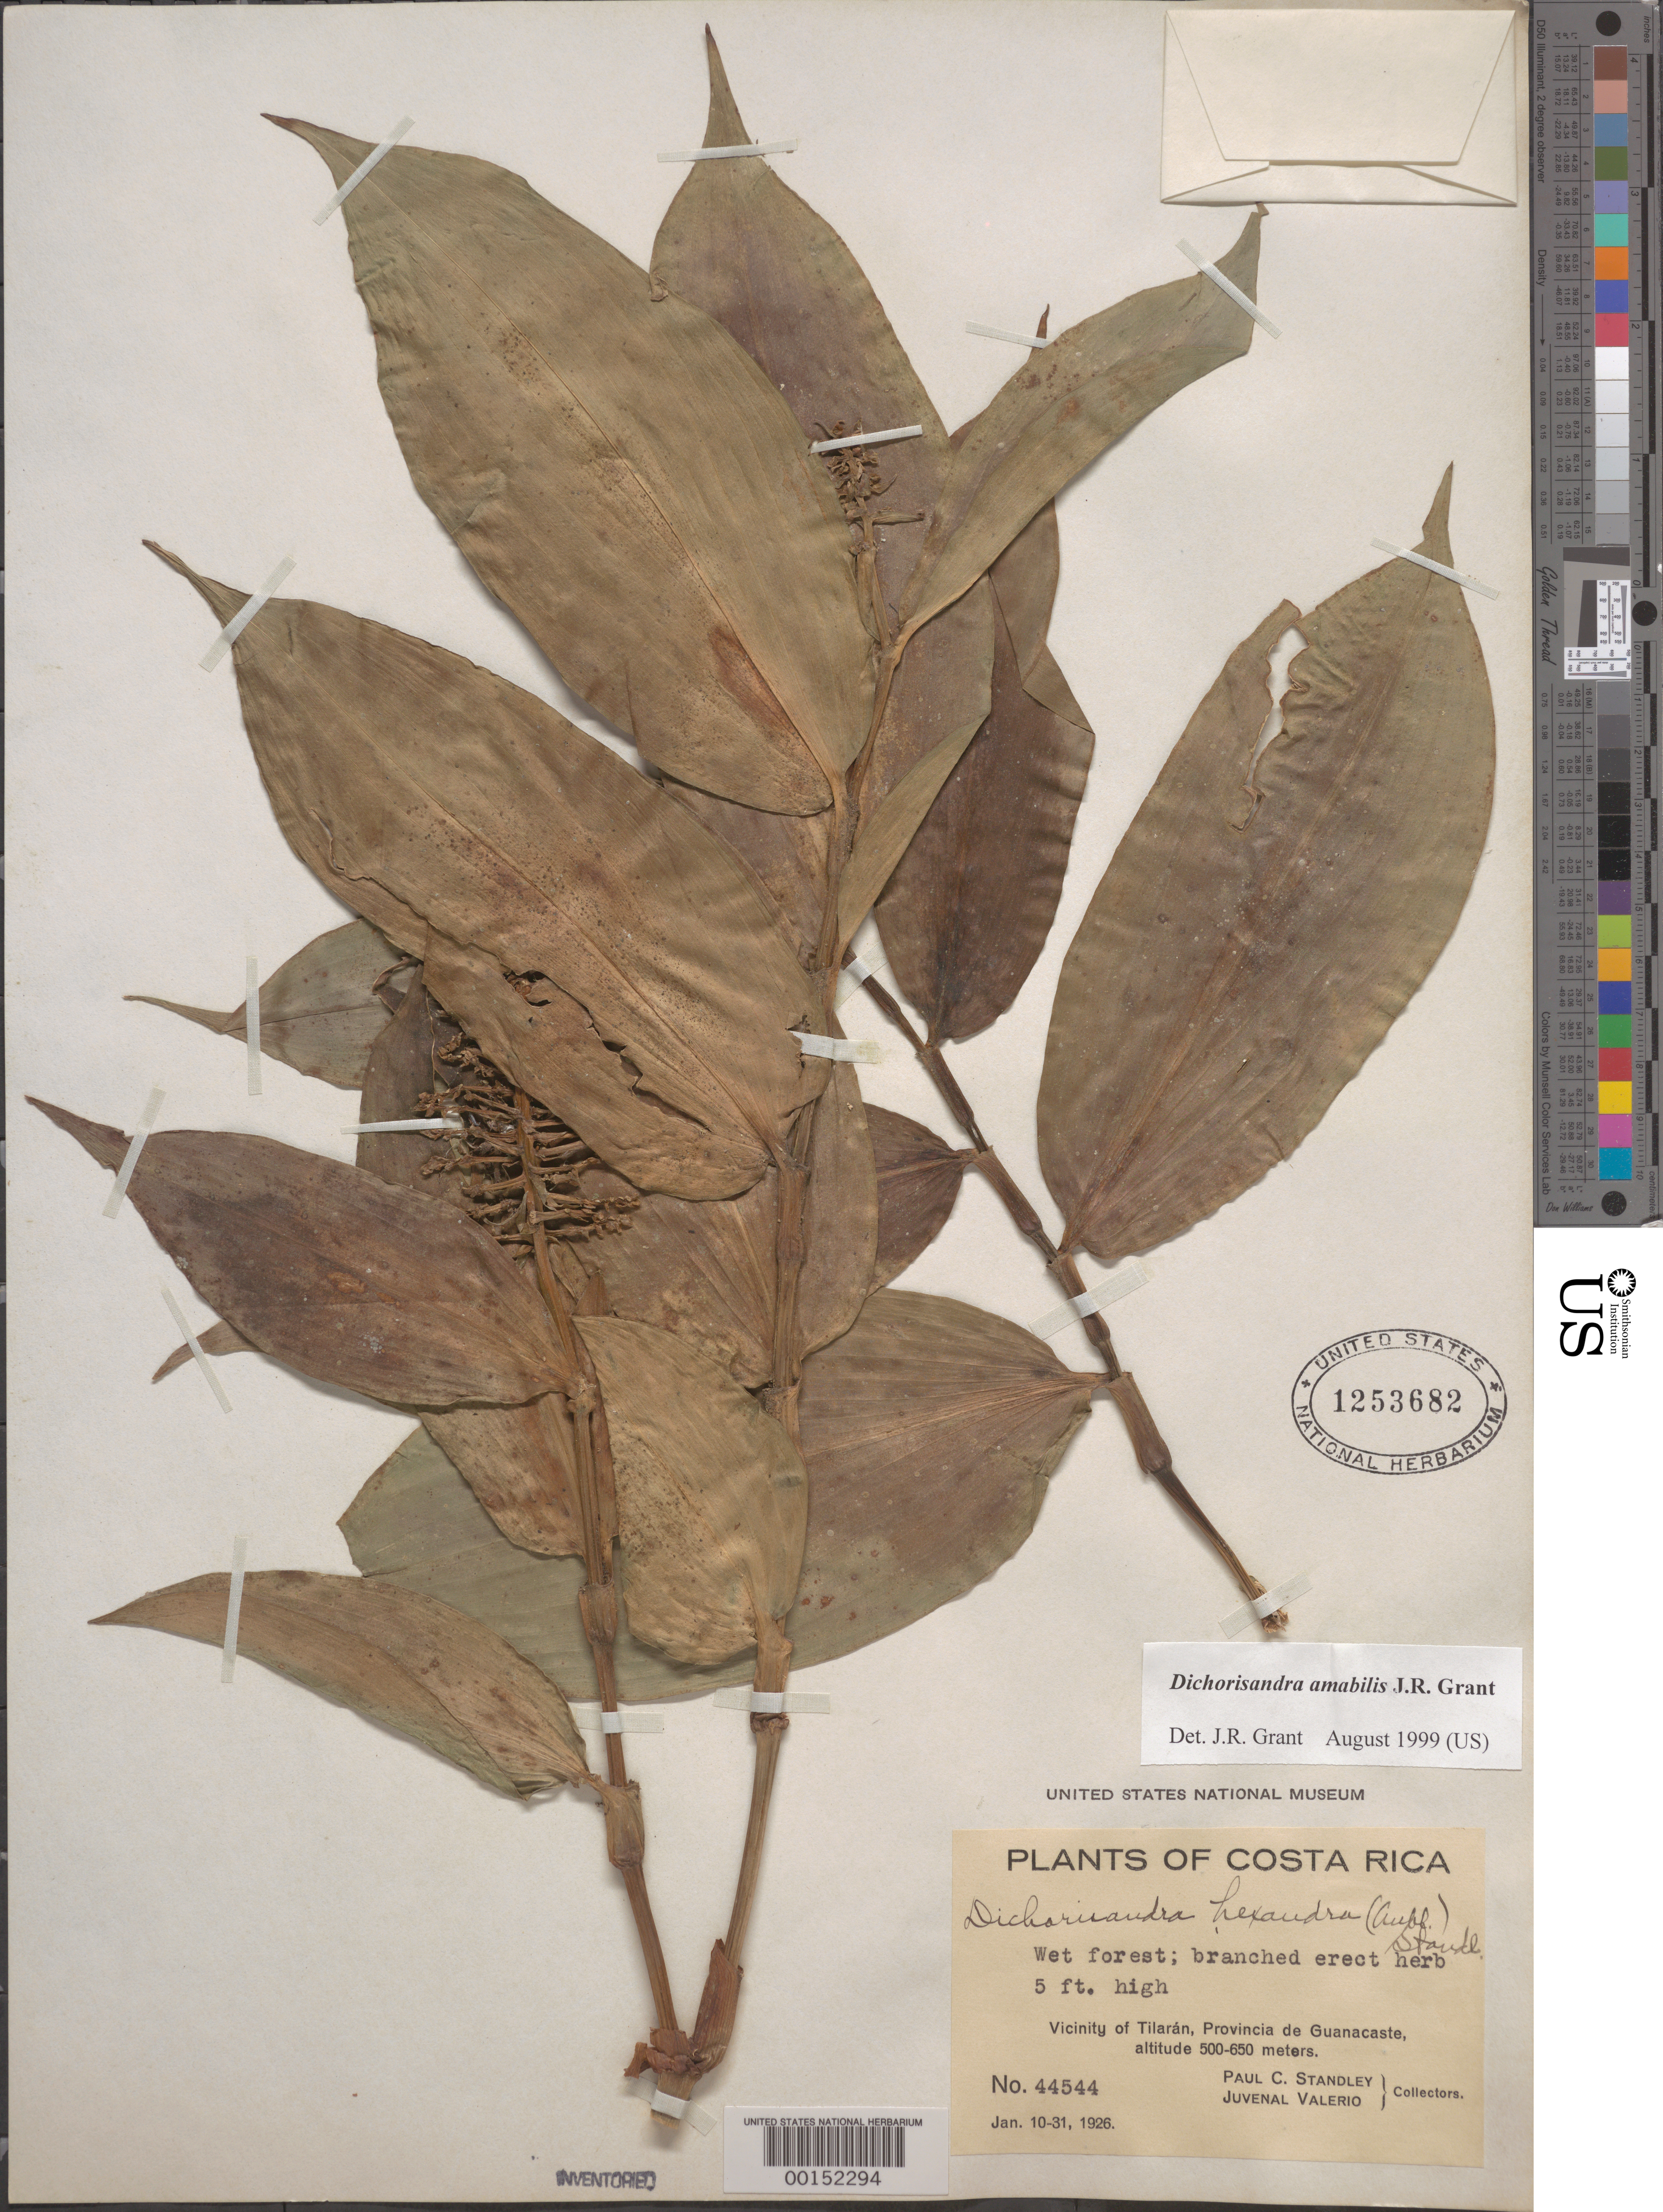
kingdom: Plantae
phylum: Tracheophyta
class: Liliopsida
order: Commelinales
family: Commelinaceae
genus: Dichorisandra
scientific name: Dichorisandra hexandra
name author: (Aubl.) Standl.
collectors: P. C. Standley & J. Valerio R.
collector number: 44544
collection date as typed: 10 Jan 1926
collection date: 1926-01-10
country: Costa Rica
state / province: Guanacaste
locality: Tilaran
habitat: Wet forest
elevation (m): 500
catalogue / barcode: US 1253682